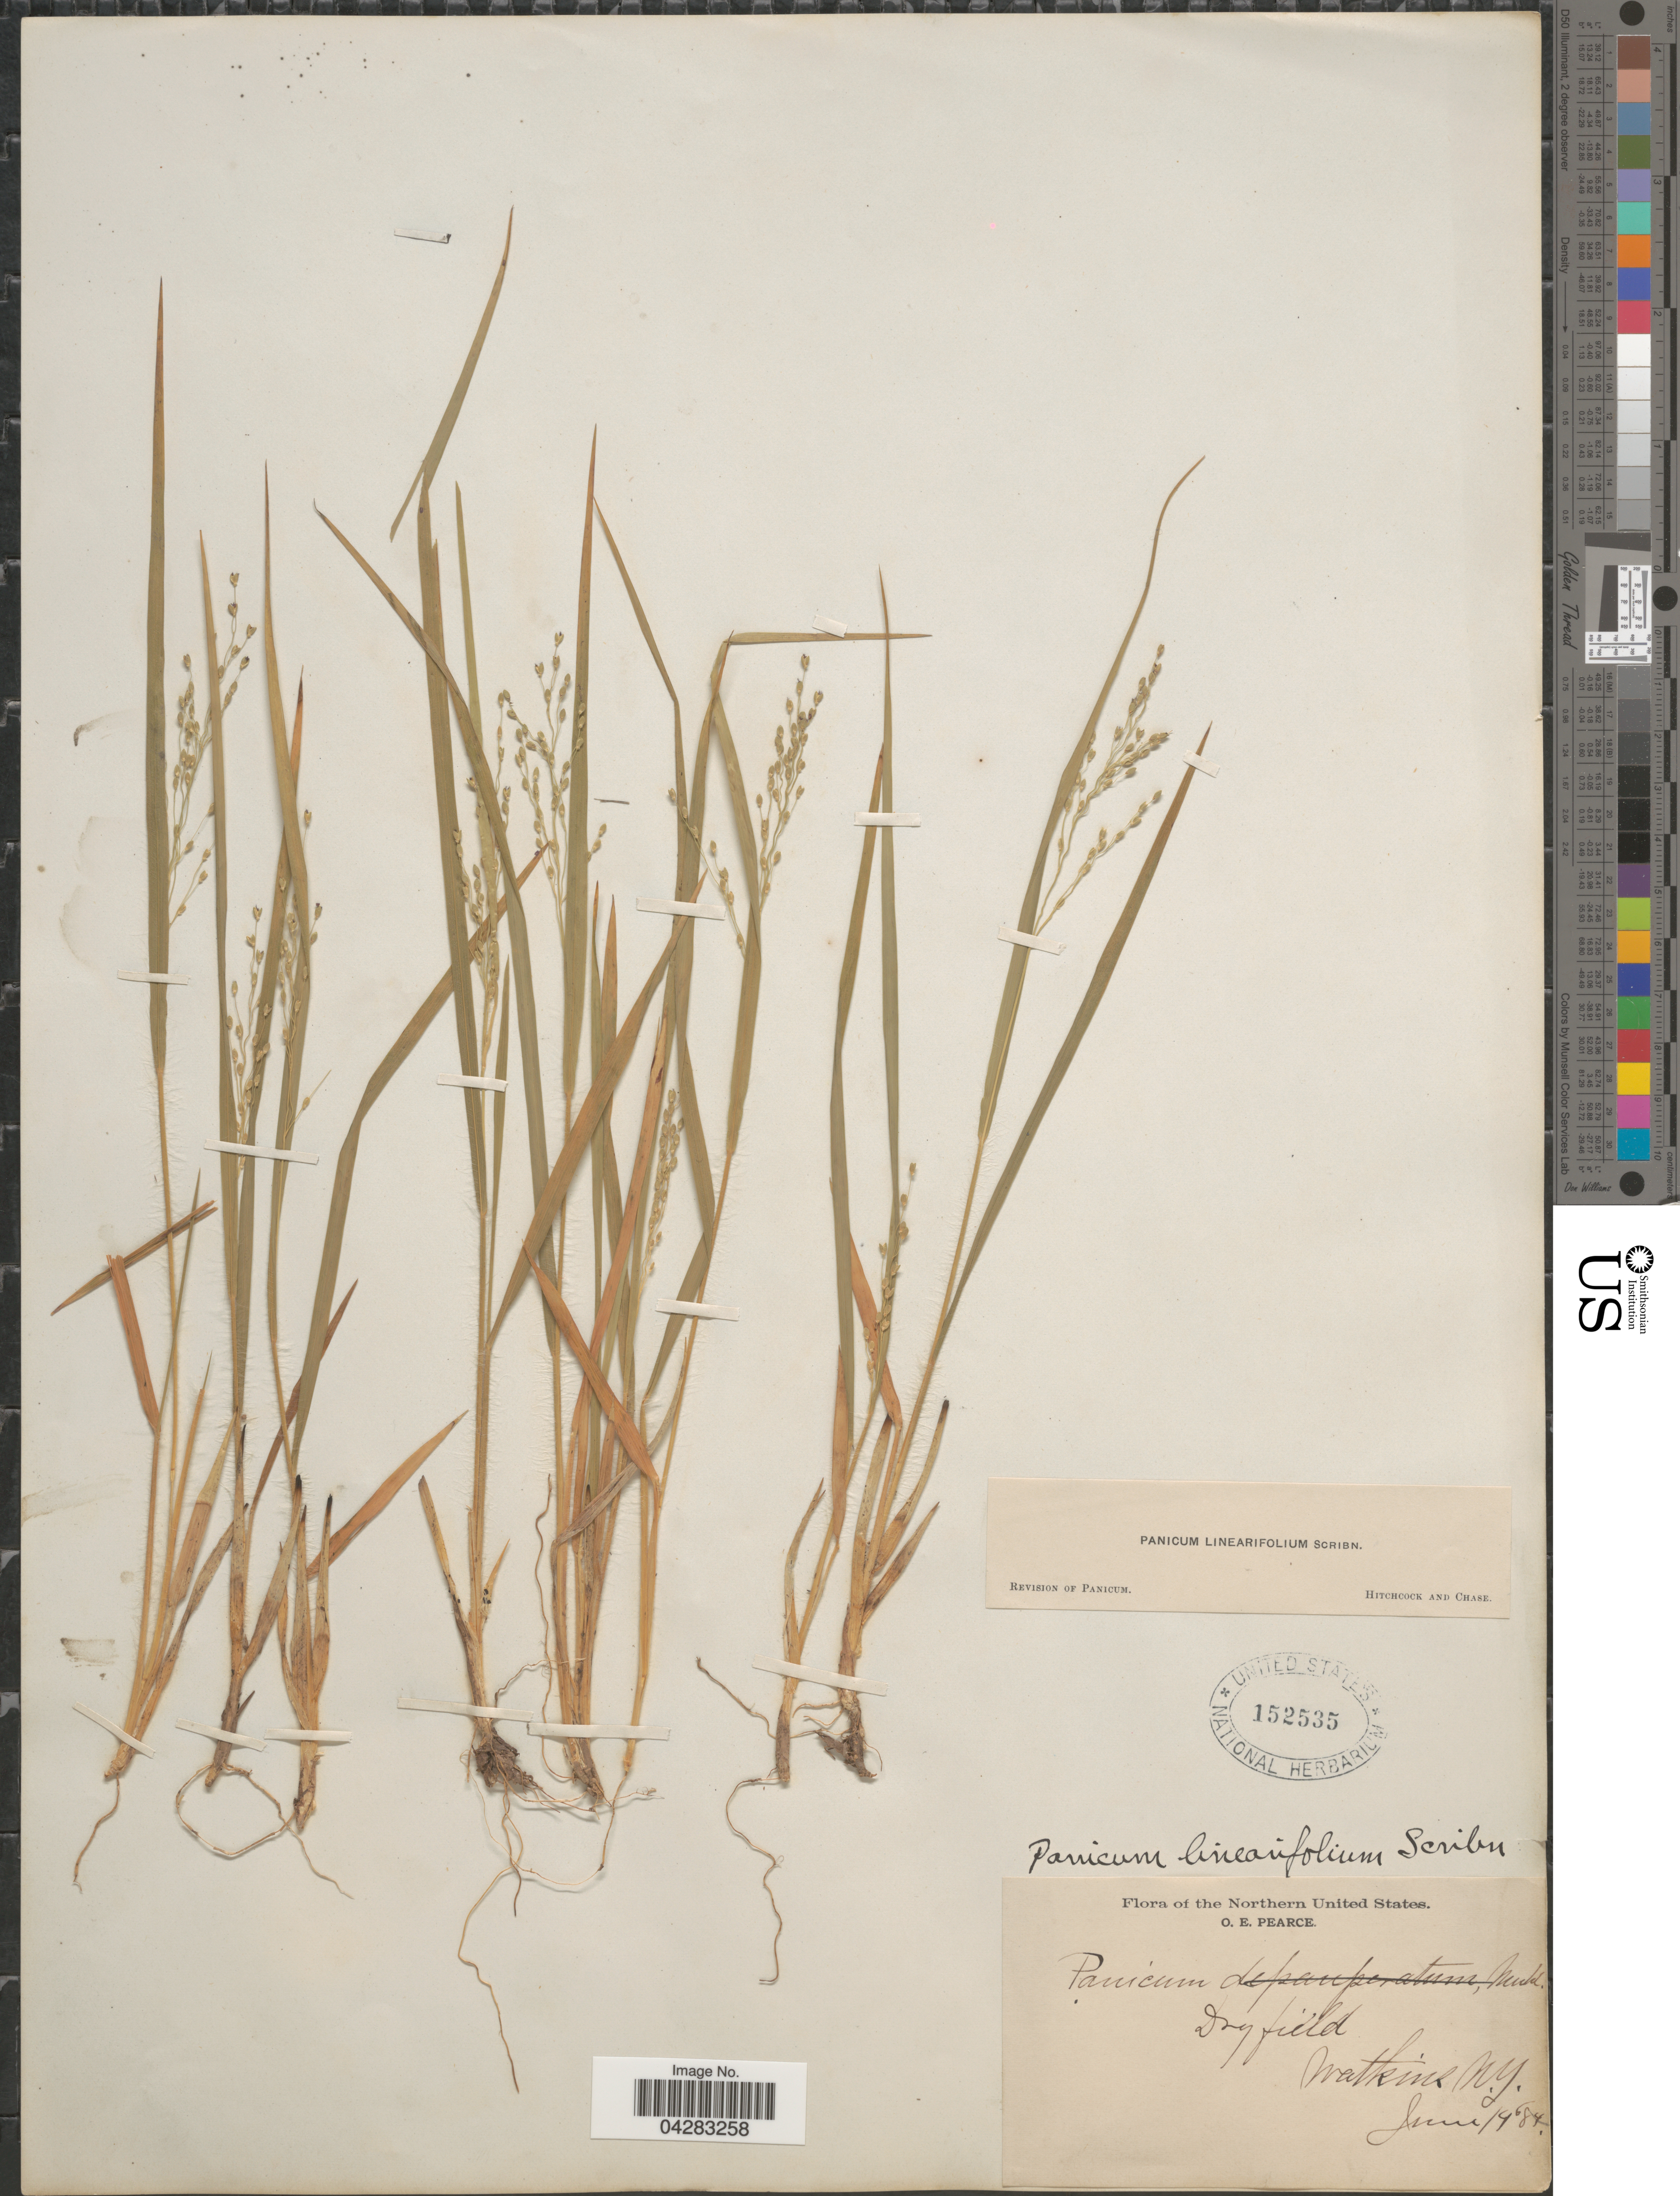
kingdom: Plantae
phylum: Tracheophyta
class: Liliopsida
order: Poales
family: Poaceae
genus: Dichanthelium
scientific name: Dichanthelium linearifolium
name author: (Scribn.) Gould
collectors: O. E. Pearce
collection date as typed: Transcribed d/m/y: 9/6/84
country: United States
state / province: New York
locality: The Northern United States. Watkins.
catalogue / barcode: US 152535